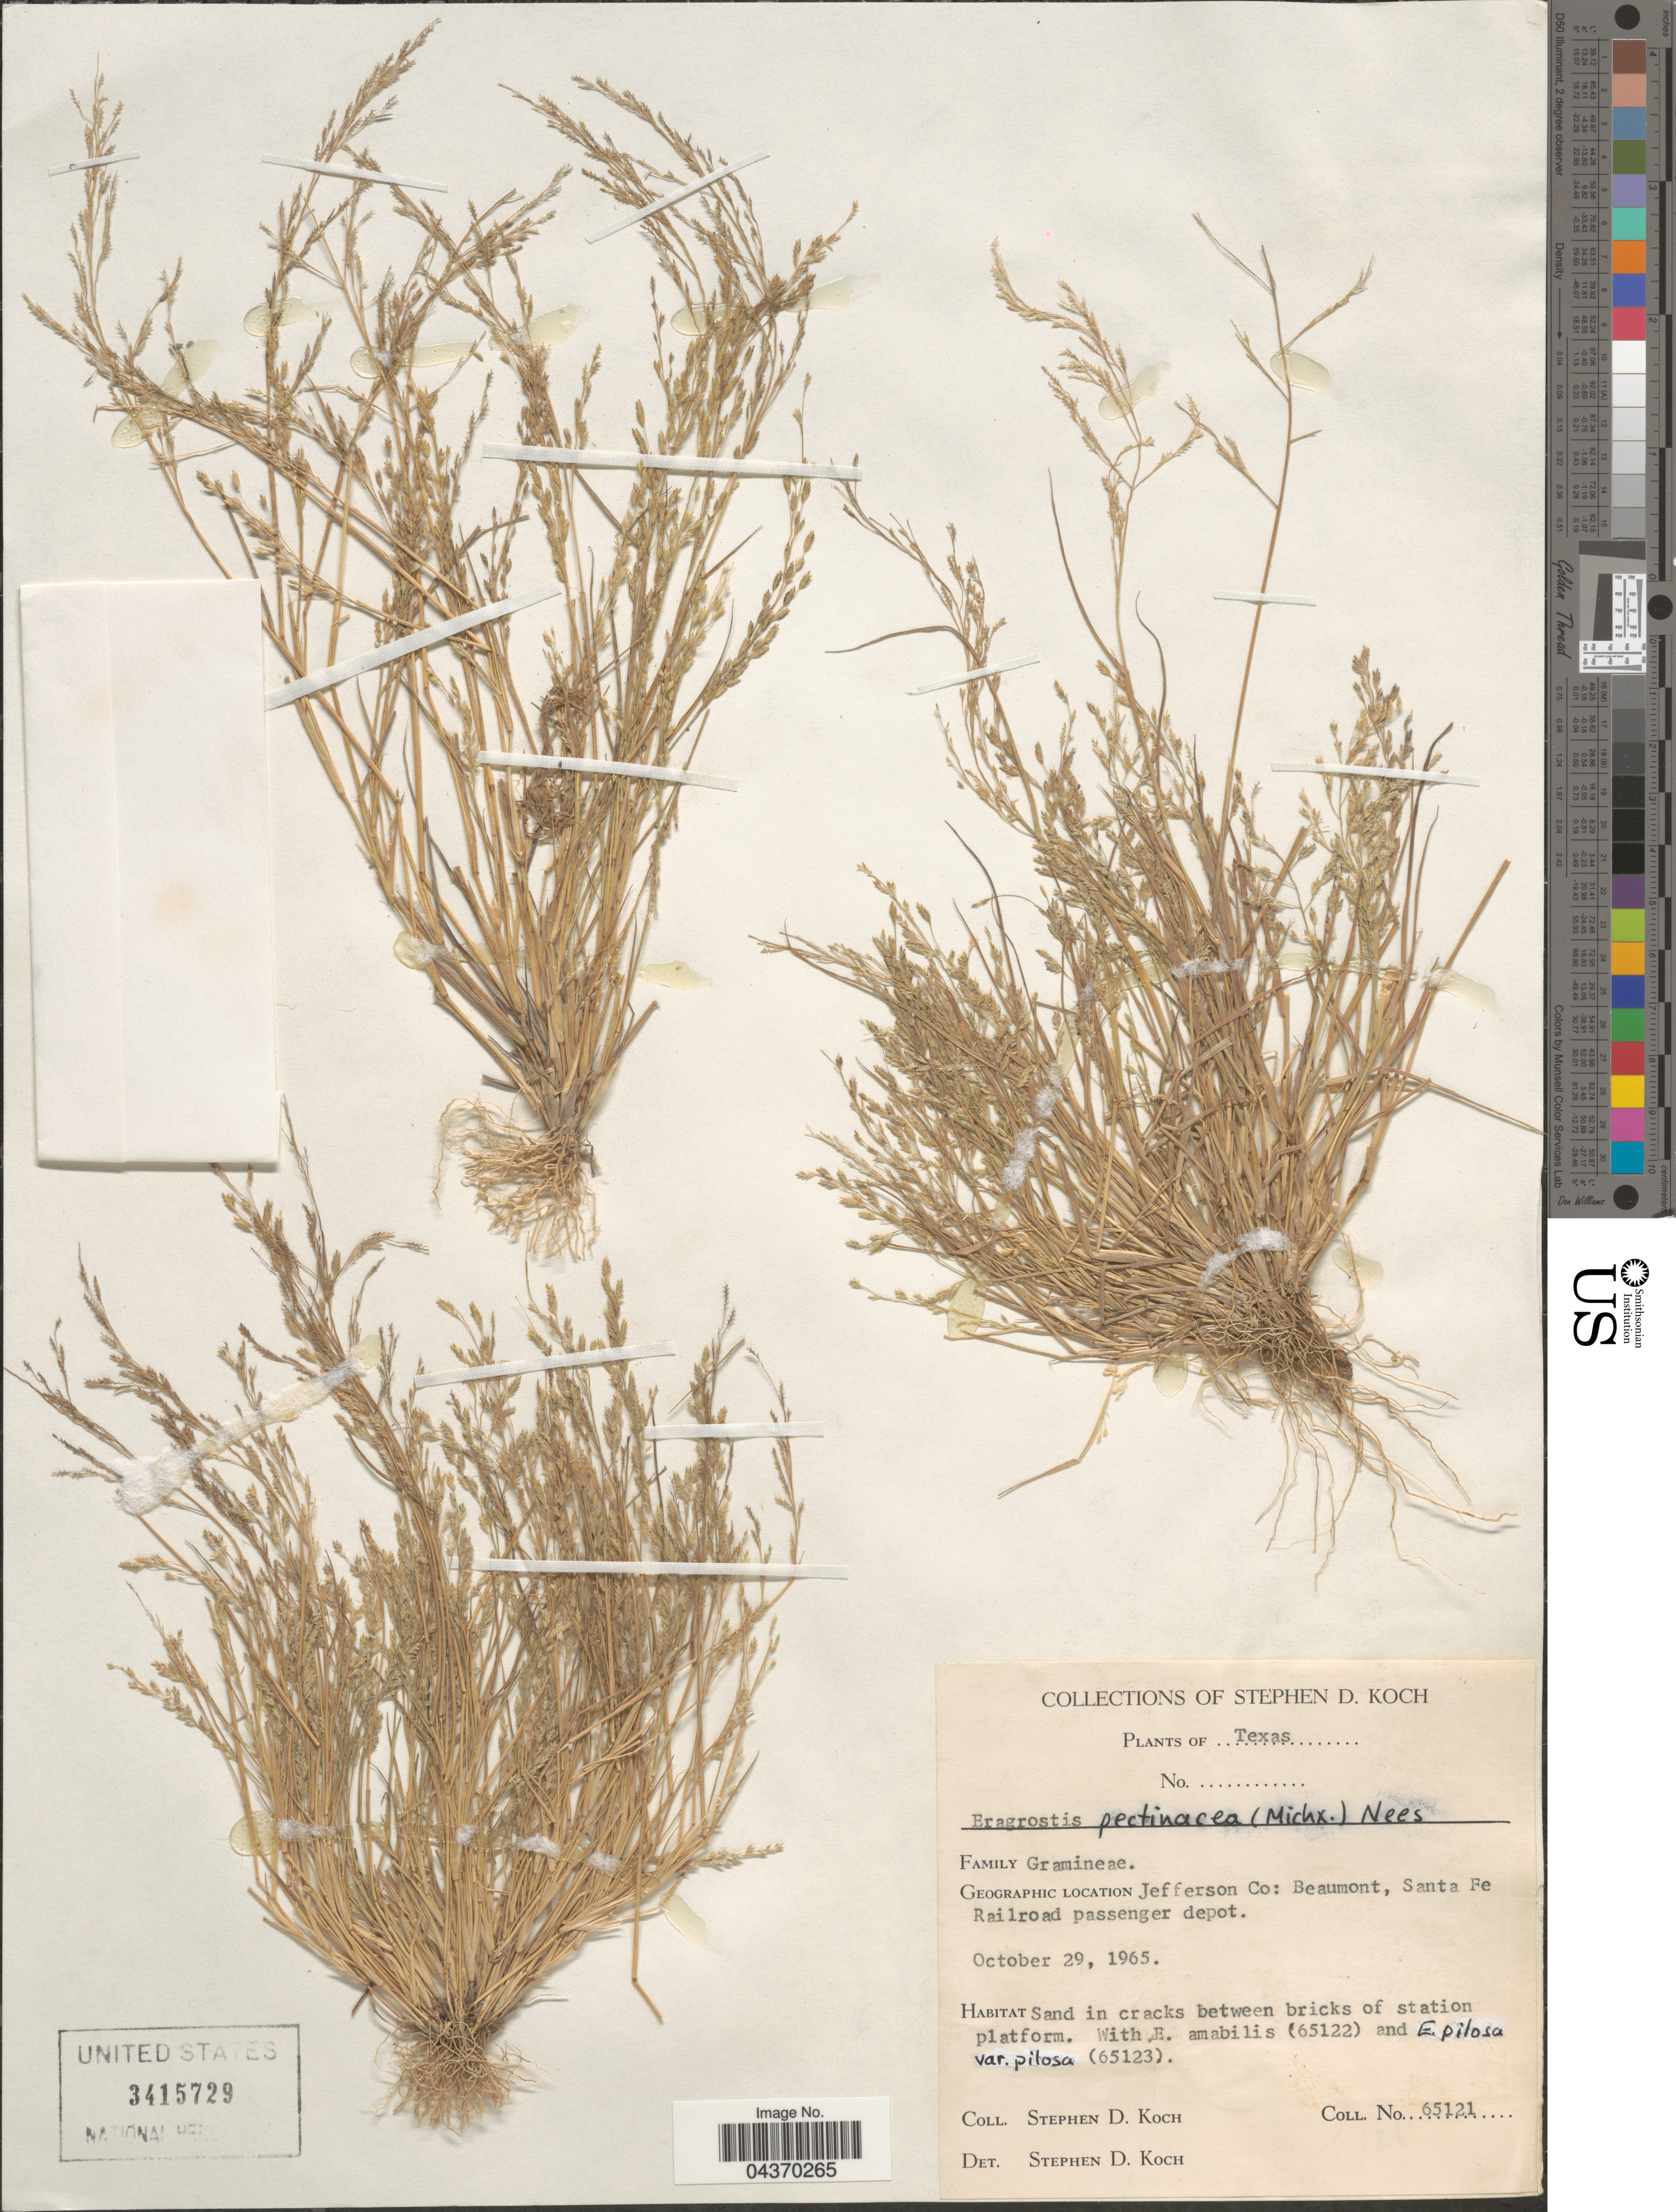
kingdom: Plantae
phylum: Tracheophyta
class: Liliopsida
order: Poales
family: Poaceae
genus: Eragrostis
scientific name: Eragrostis pectinacea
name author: (Michx.) Nees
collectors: S. D. Koch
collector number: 65121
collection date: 1965-10-29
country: United States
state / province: Texas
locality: Jefferson Co: Beaumont, Santa Fe Railroad passenger depot.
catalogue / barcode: US 3415729